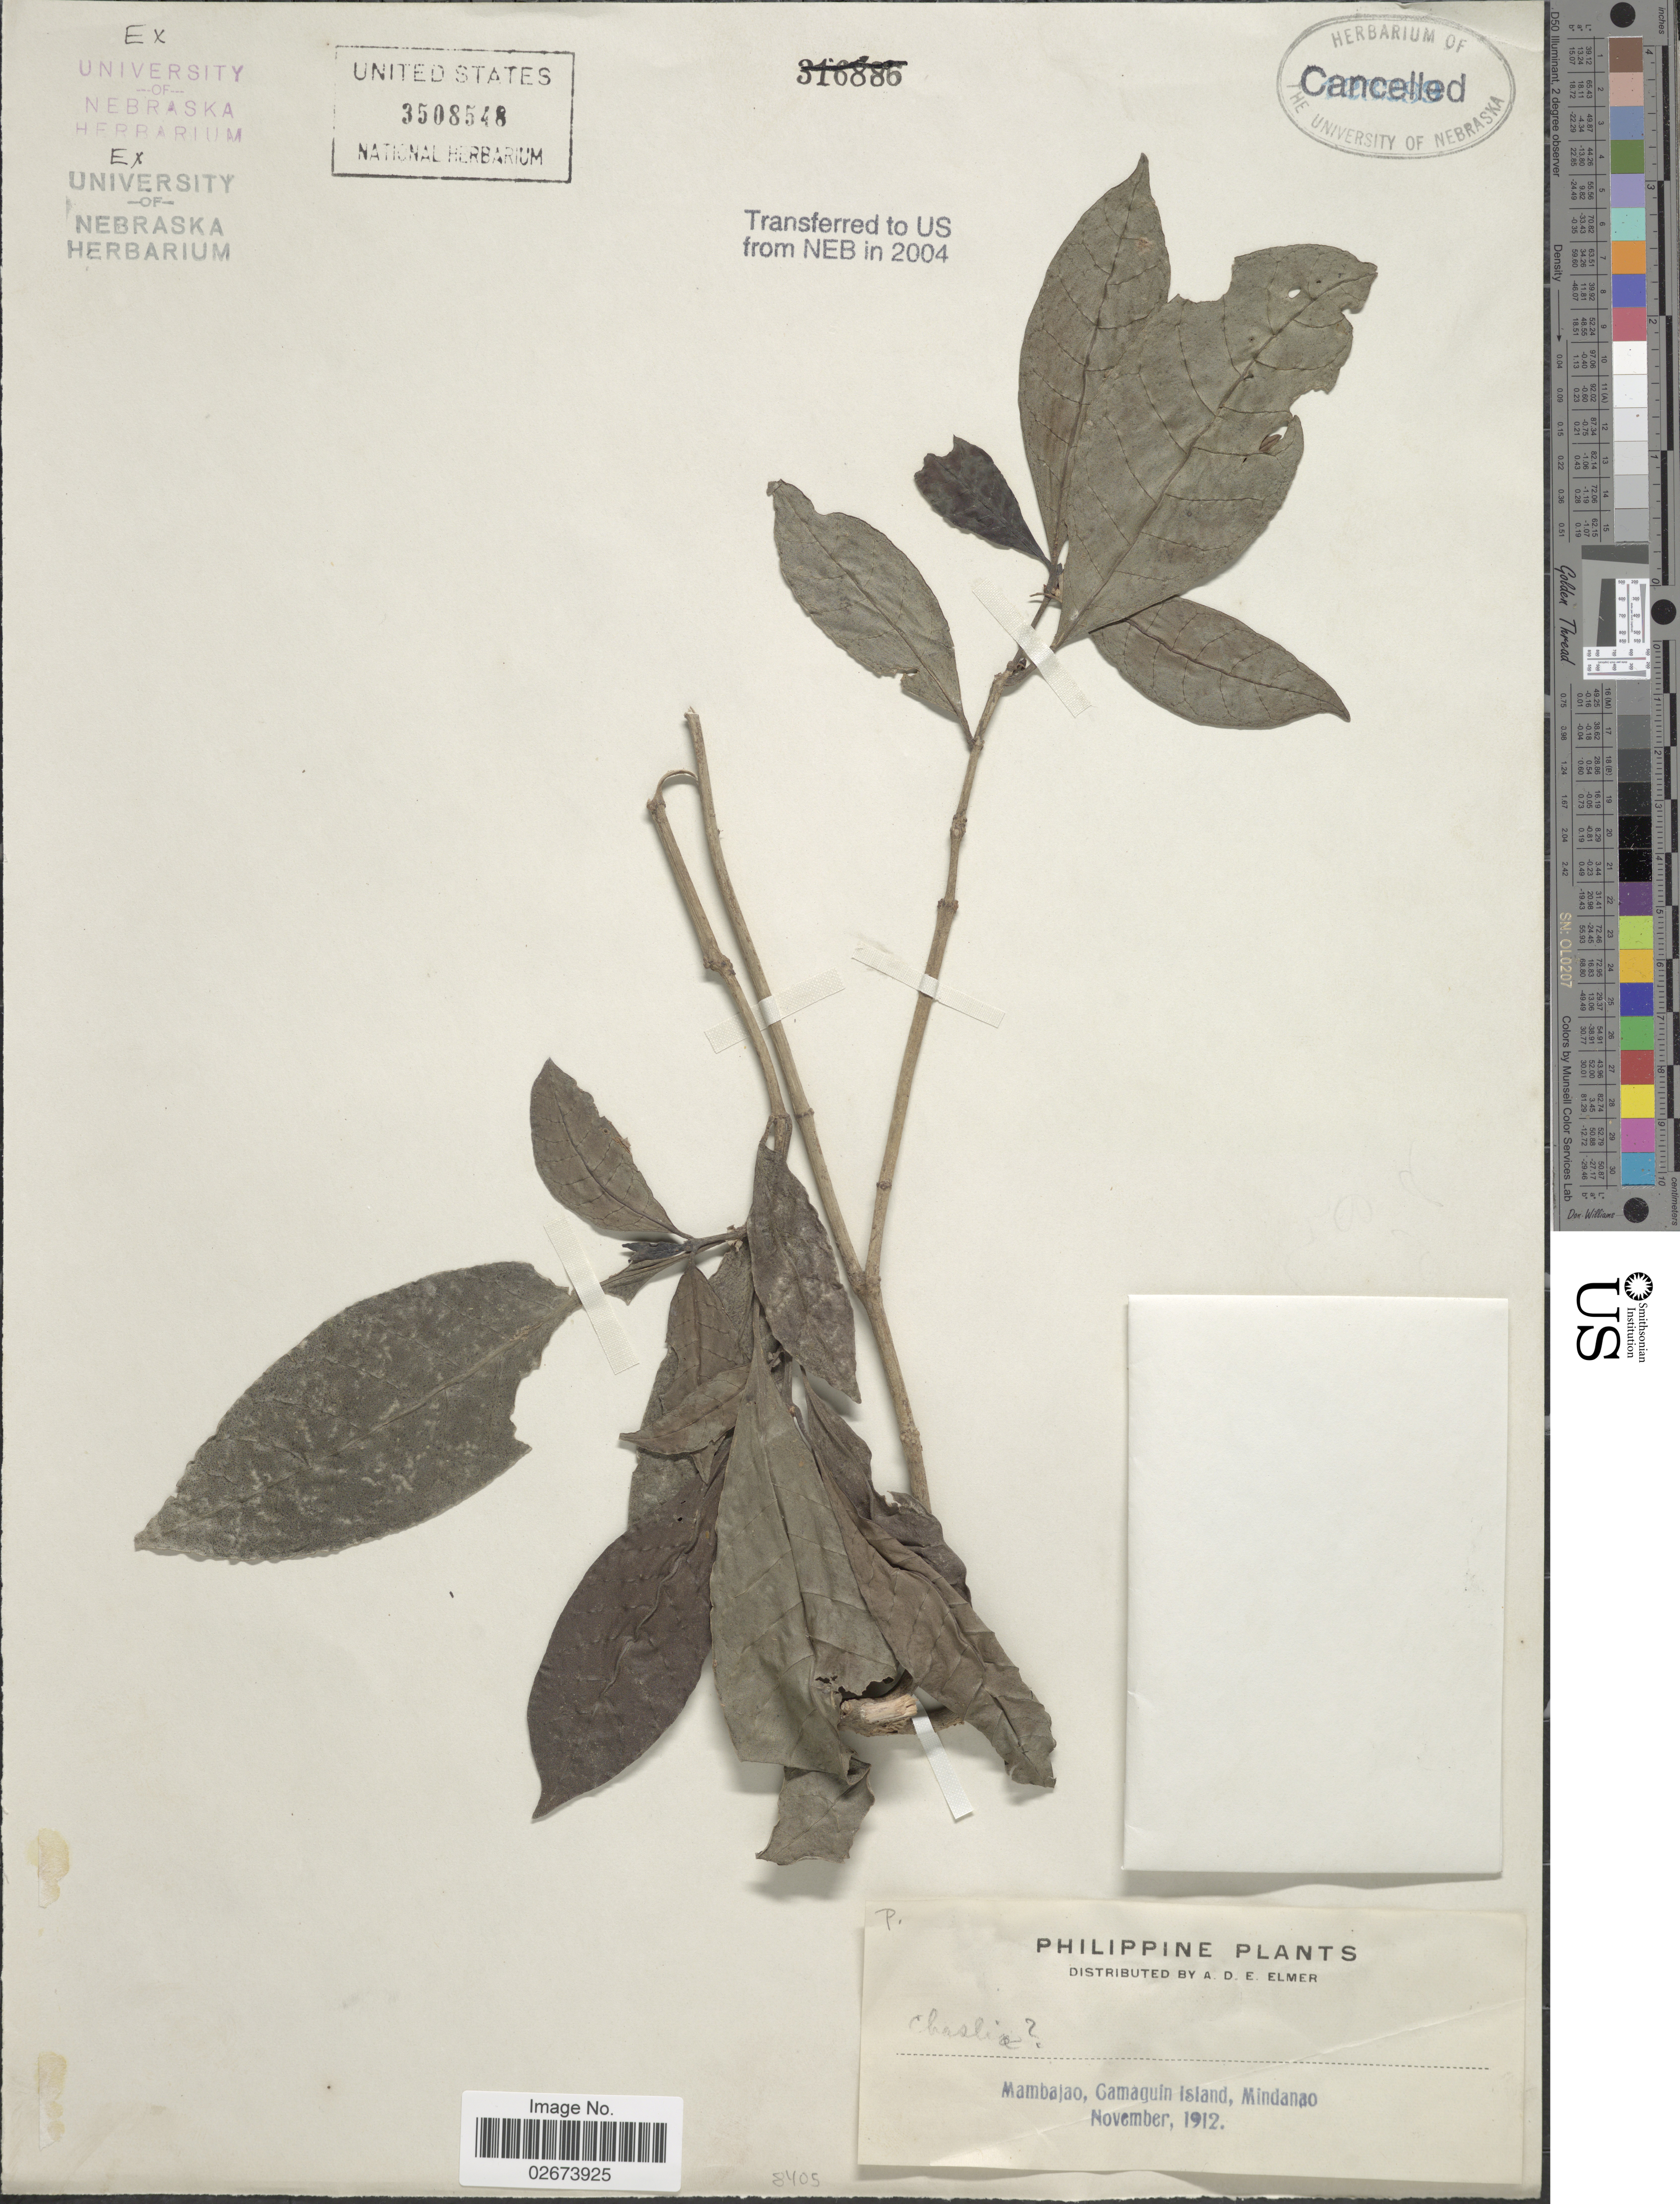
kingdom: Plantae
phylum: Tracheophyta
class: Magnoliopsida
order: Gentianales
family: Rubiaceae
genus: Chassalia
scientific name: Chassalia sp.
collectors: A. D. E. Elmer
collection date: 1912-11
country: Philippines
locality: Mambajao, Gamaguin Island.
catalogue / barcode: US 3508548